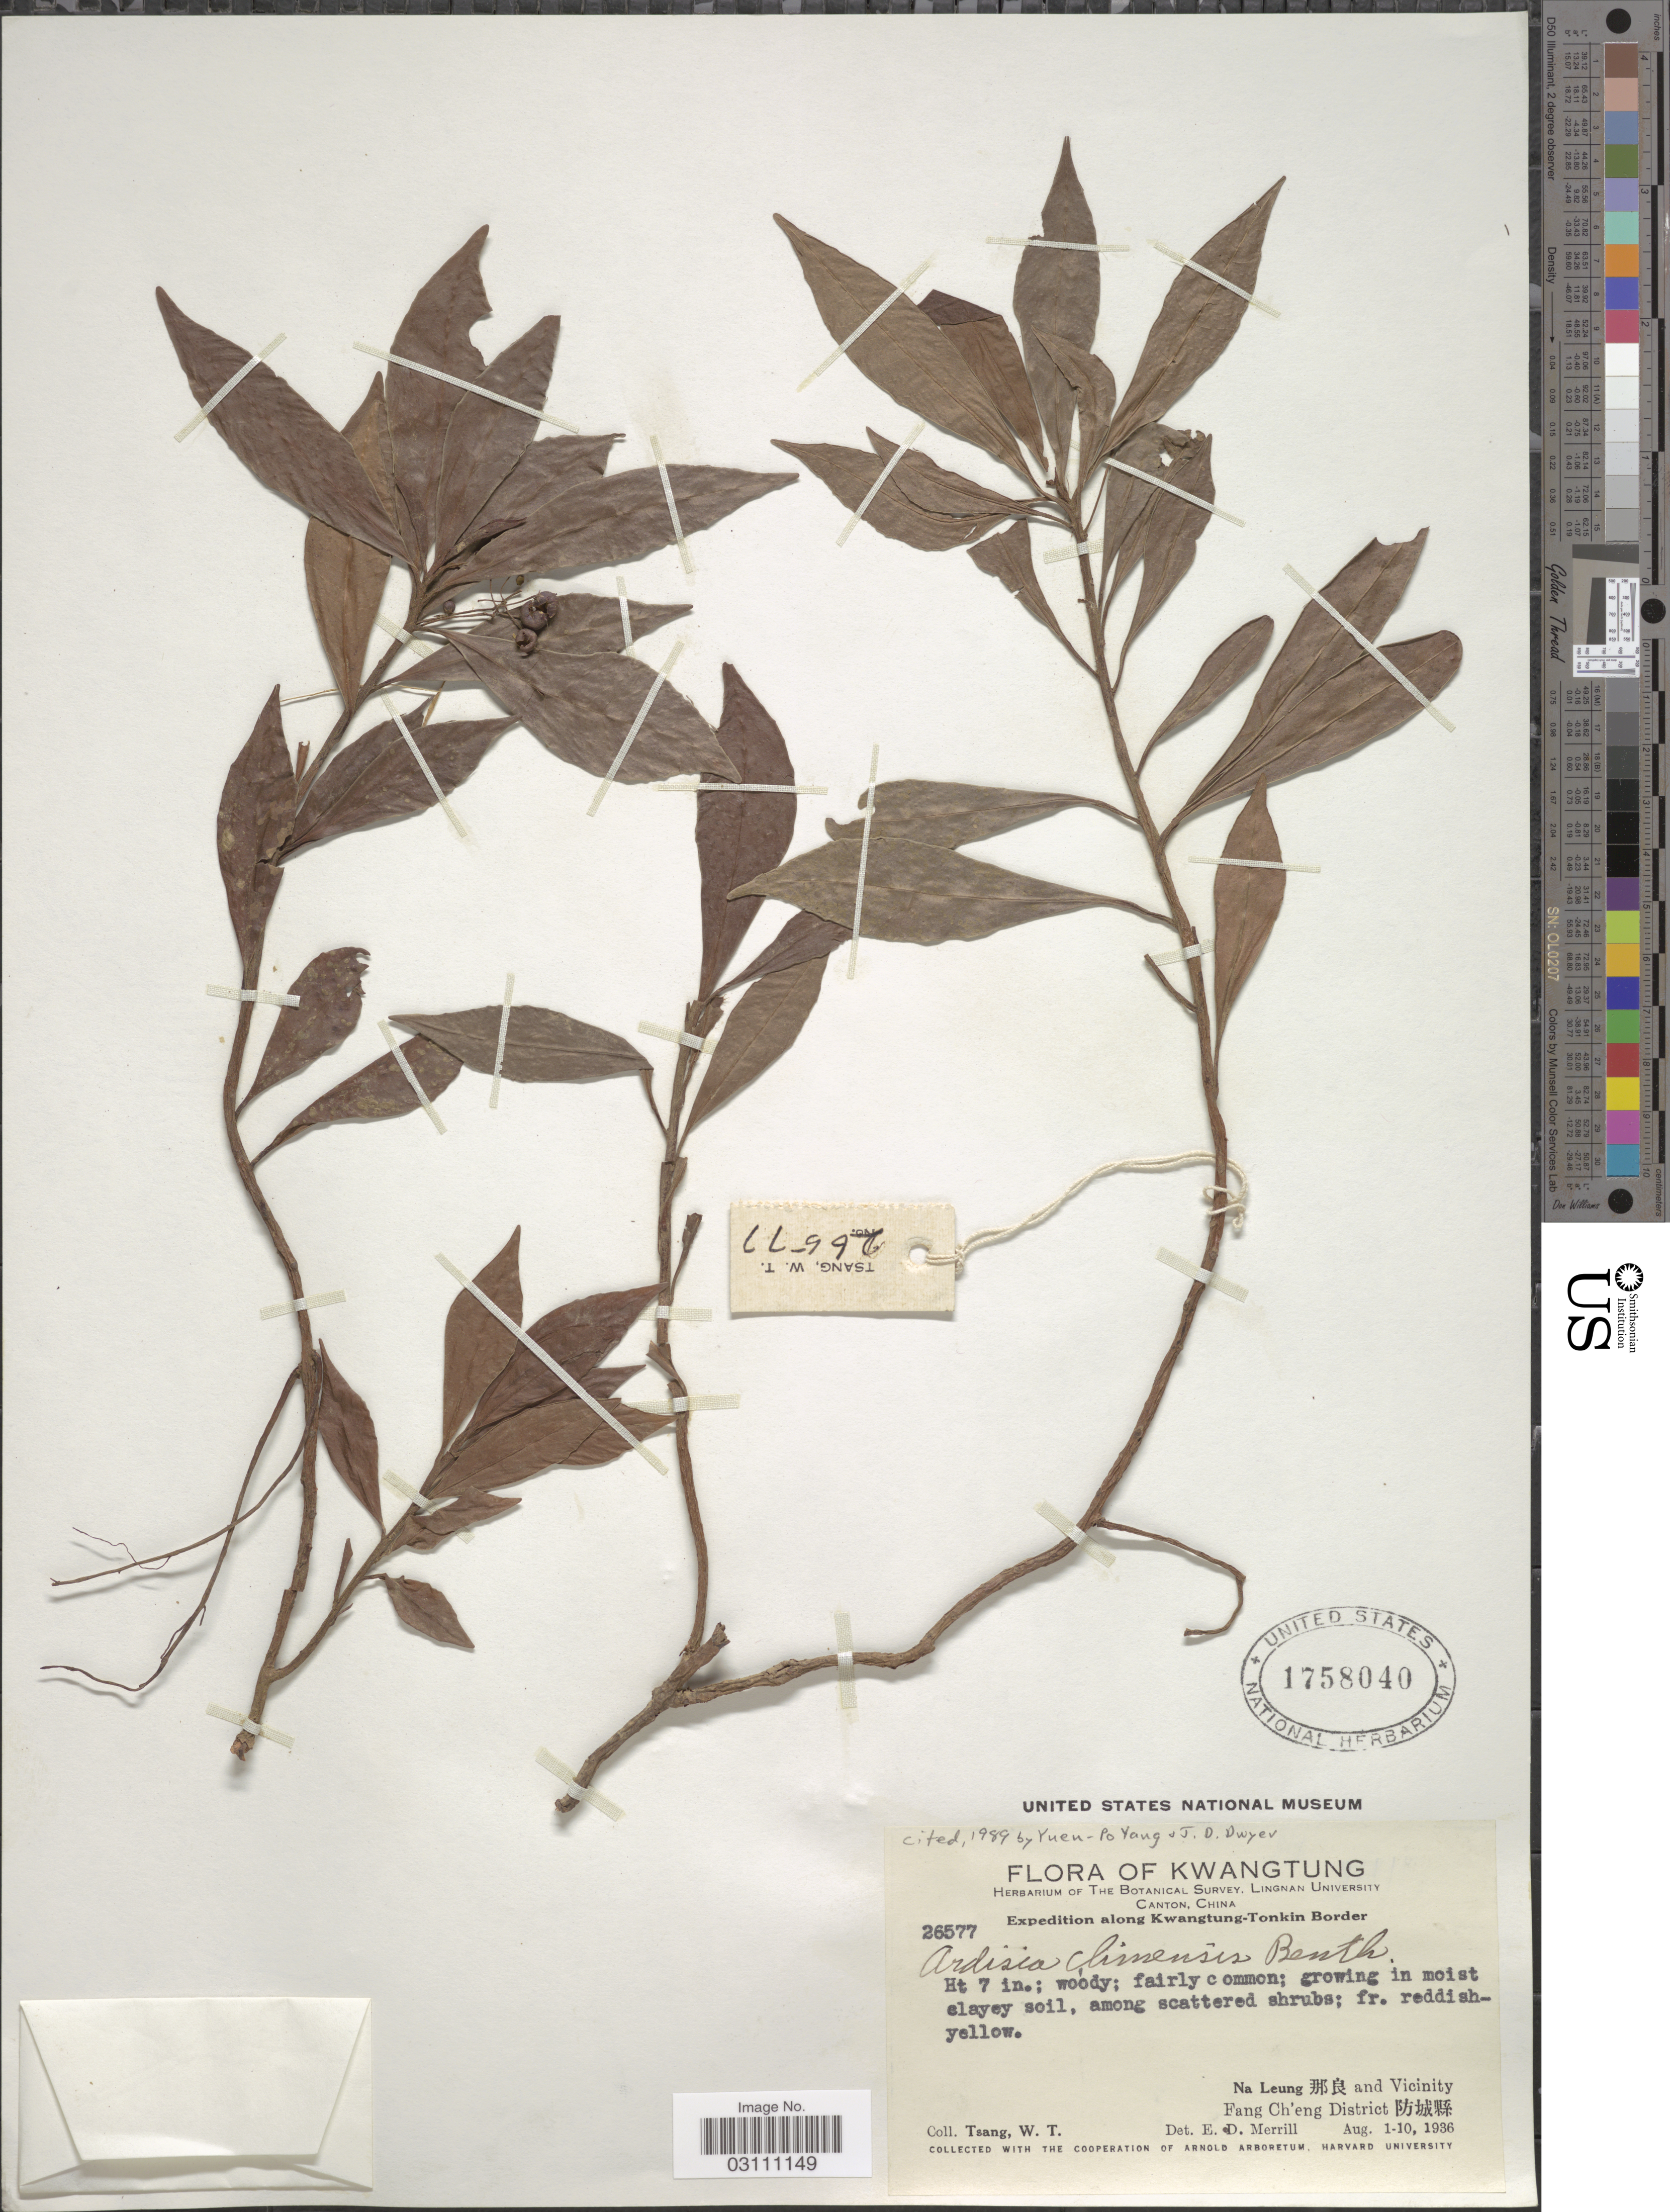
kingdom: Plantae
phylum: Tracheophyta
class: Magnoliopsida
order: Ericales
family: Primulaceae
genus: Ardisia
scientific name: Ardisia chinensis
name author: Benth.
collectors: W. T. Tsang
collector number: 26577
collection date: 1936-08-01/1936-08-10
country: China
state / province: Guangdong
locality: Kwangtung. Along Kwangtung-Tonkin Border. Na Leung and Vicinity. Fang Ch'eng District.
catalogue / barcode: US 1758040